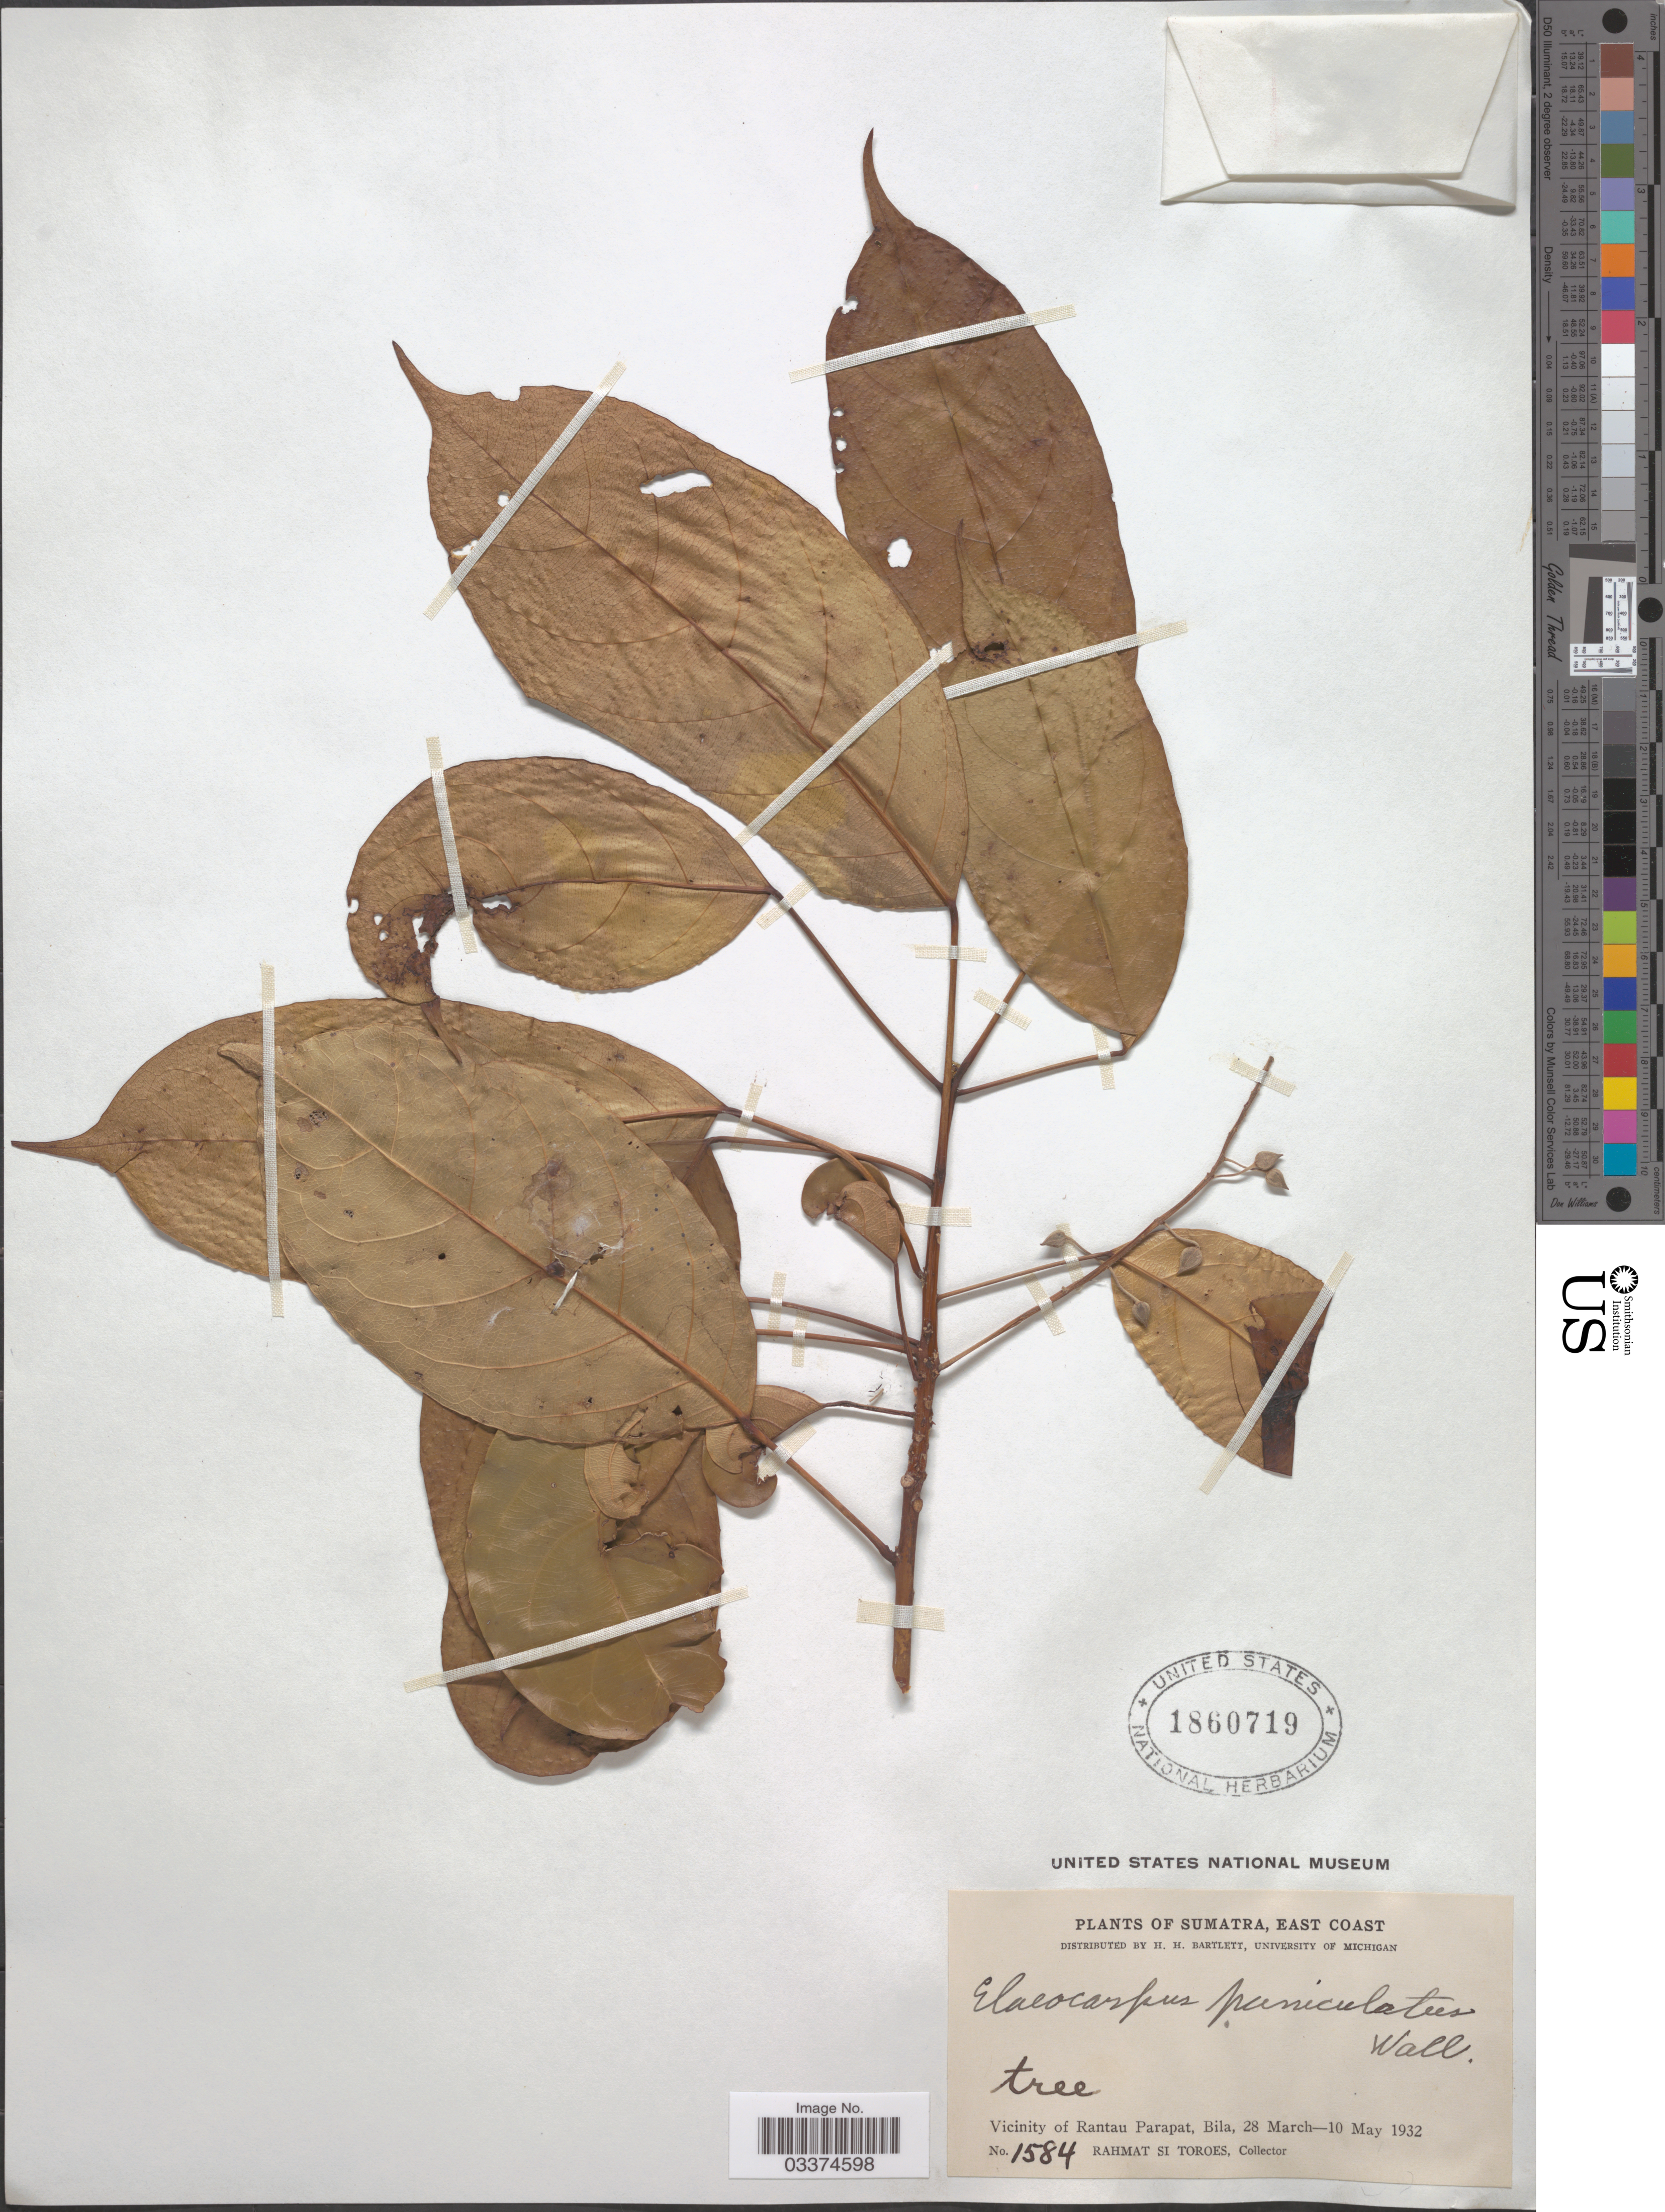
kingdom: Plantae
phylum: Tracheophyta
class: Magnoliopsida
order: Oxalidales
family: Elaeocarpaceae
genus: Elaeocarpus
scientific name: Elaeocarpus paniculatus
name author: Wall. ex K. Müller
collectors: Rahmat Si Boeea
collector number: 1584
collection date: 1932-03-28/1932-05-10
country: Indonesia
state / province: Sumatra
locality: East Coast, Vicinity of Rantau Parapat, Bila.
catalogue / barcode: US 1860719